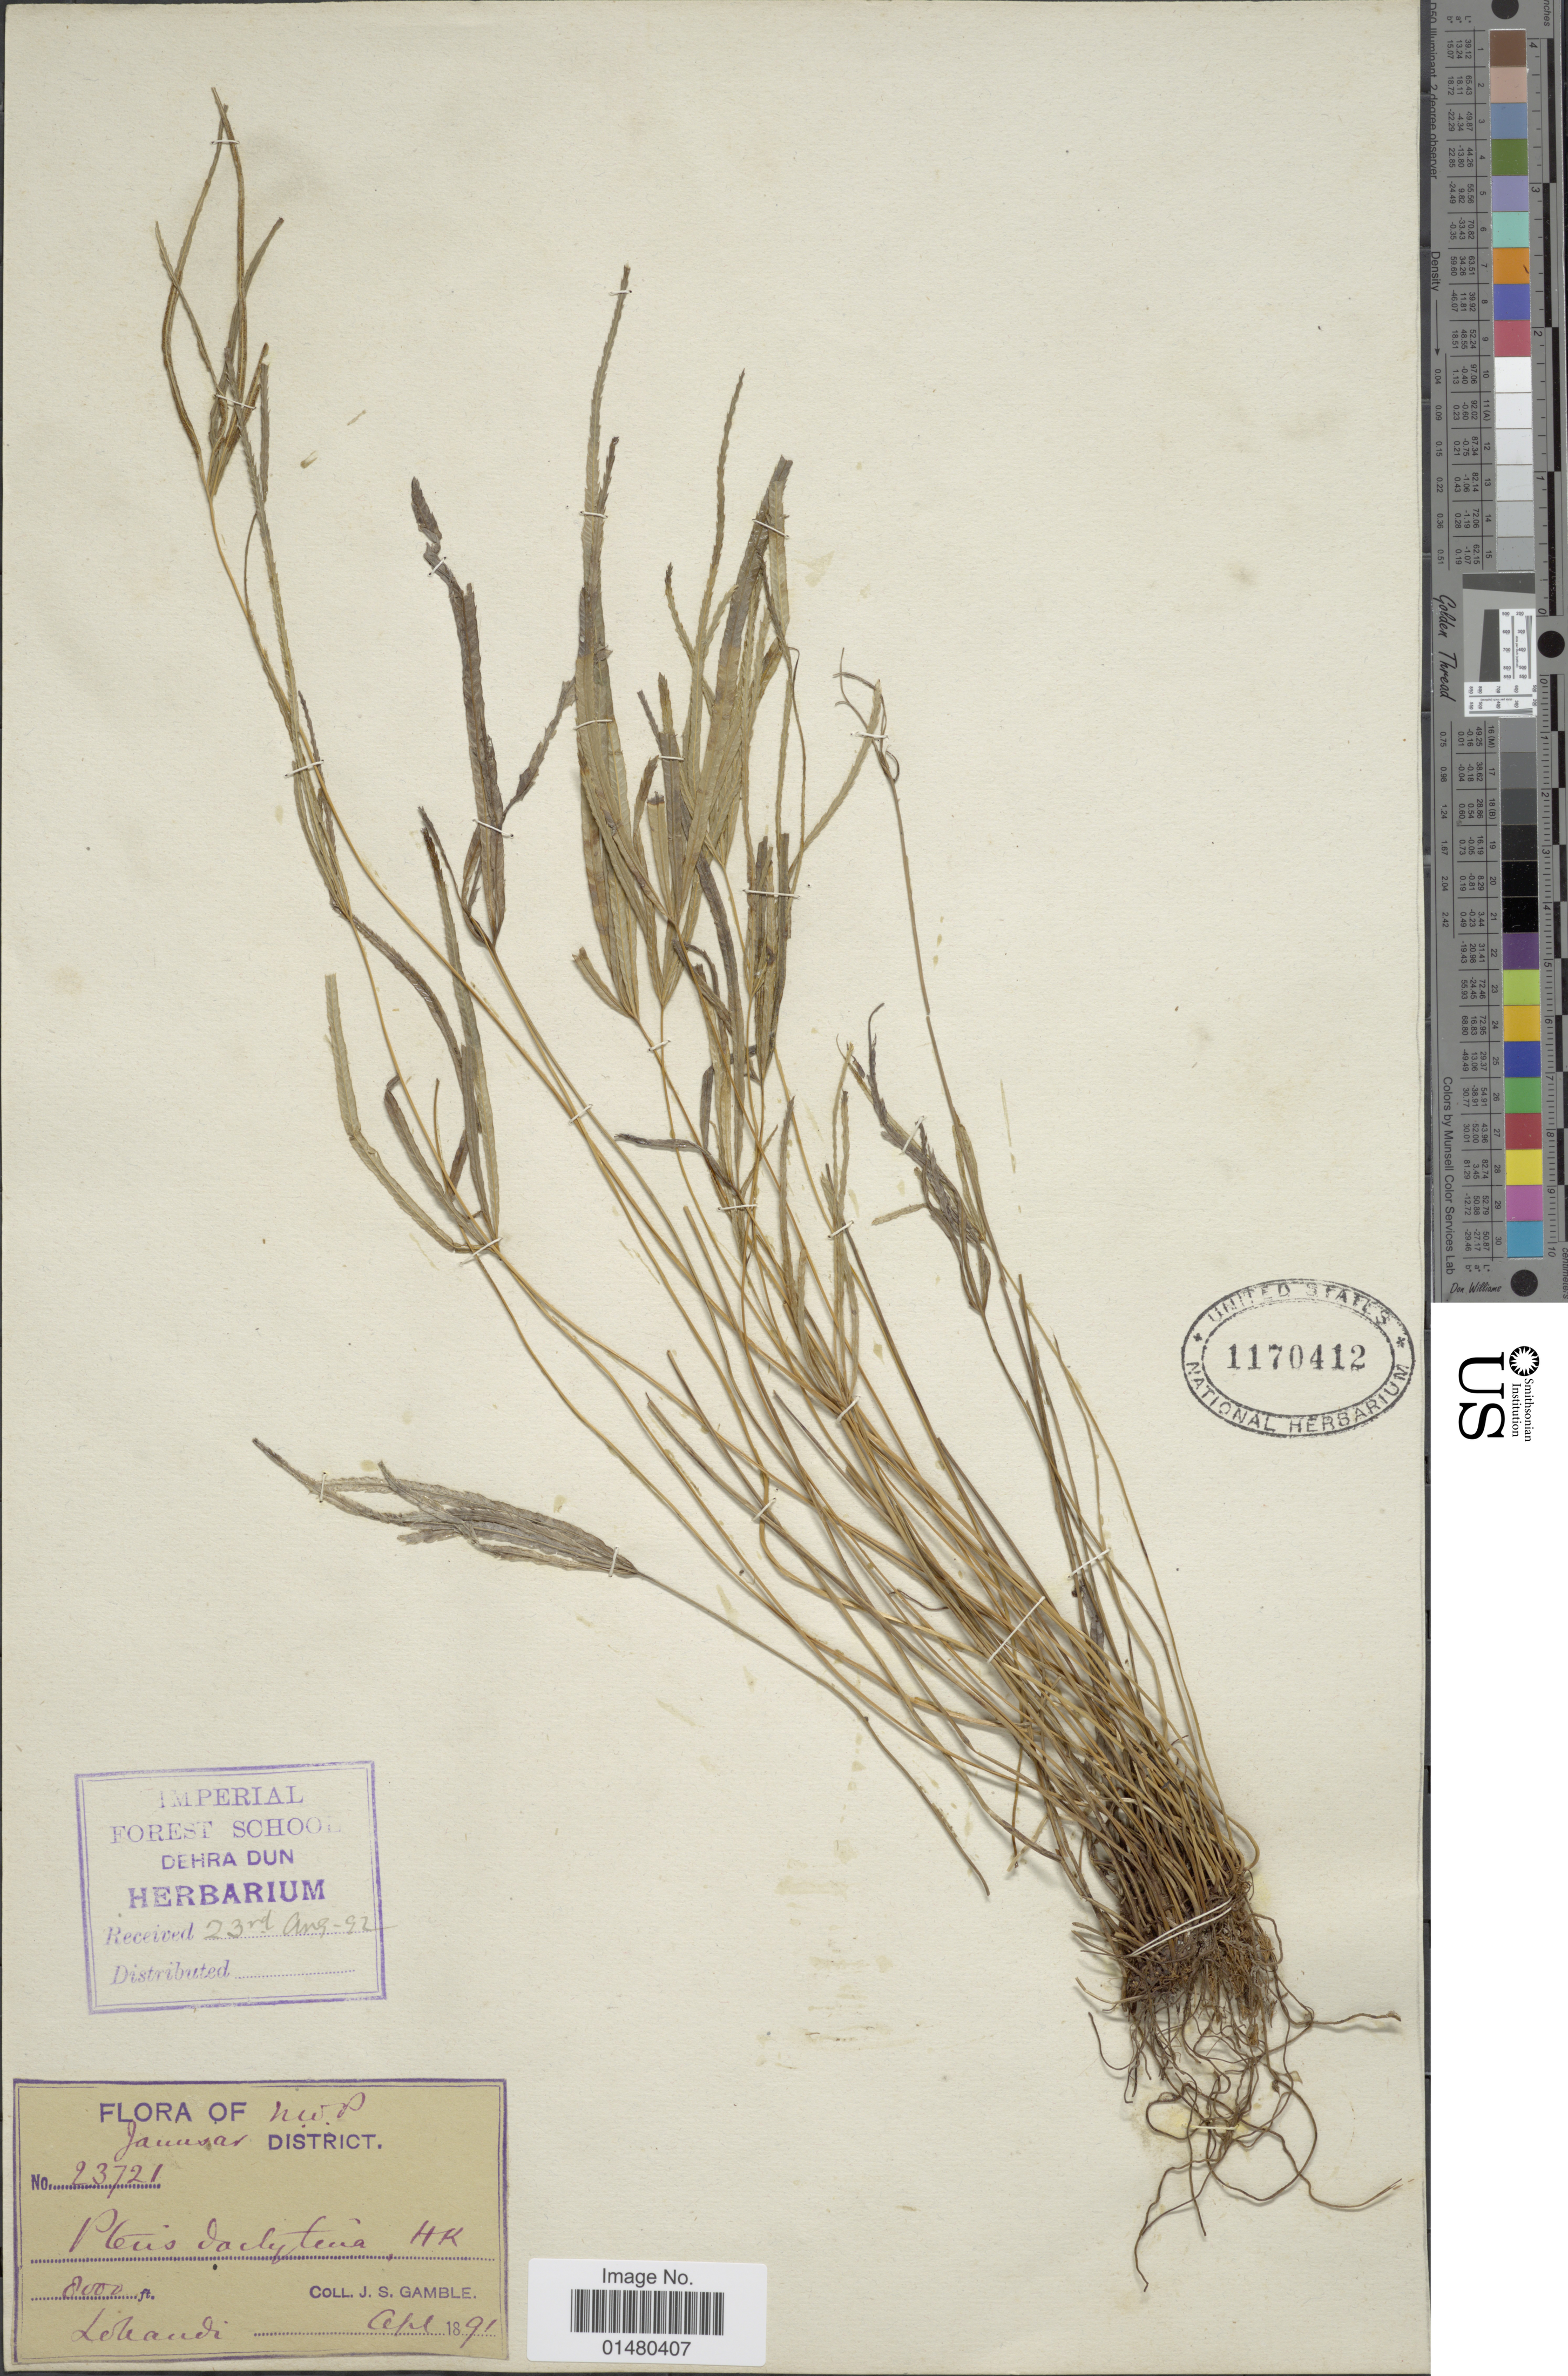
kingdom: Plantae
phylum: Tracheophyta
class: Polypodiopsida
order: Polypodiales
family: Pteridaceae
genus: Pteris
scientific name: Pteris dactylina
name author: Hook.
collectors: J. S. Gamble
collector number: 23721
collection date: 1891-04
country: India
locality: NWP, Ja [illegible text] District, Lohandi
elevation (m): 2438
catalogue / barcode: US 1170412